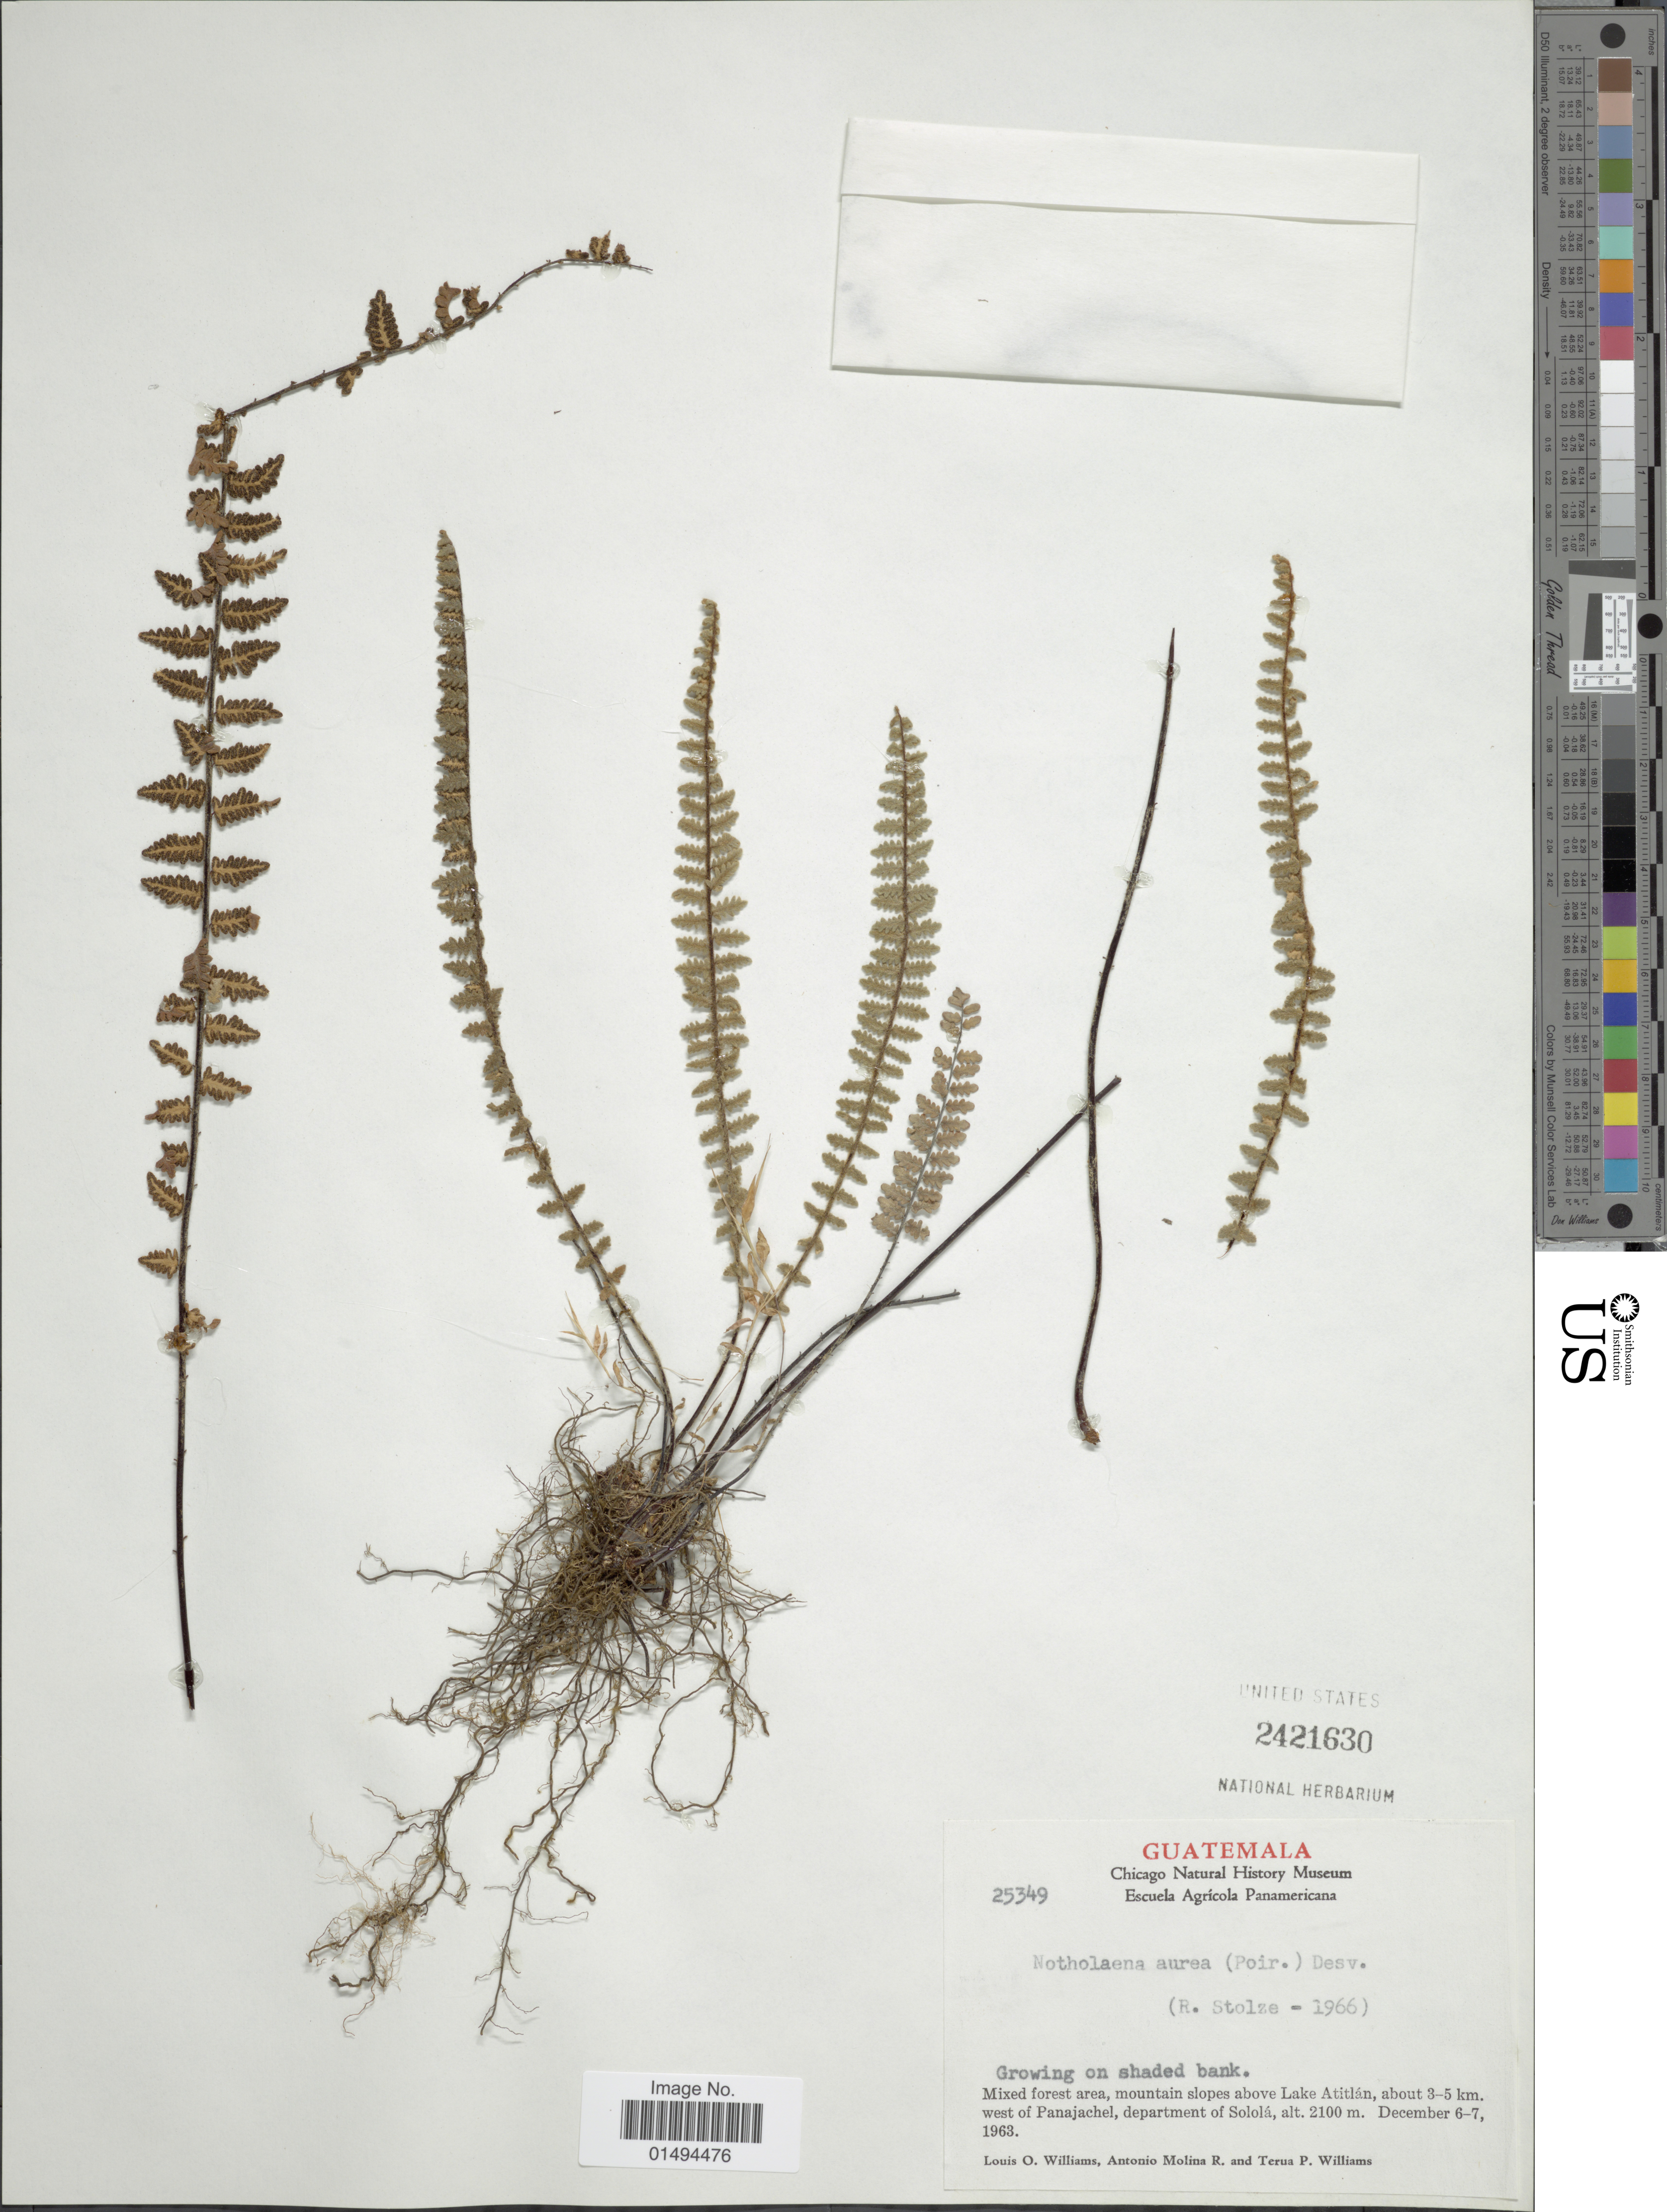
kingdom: Plantae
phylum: Tracheophyta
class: Polypodiopsida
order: Polypodiales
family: Pteridaceae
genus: Myriopteris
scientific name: Myriopteris aurea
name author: (Poir.) Grusz & Windham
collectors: L. O. Williams, A. Molina R. & T. Williams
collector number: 25349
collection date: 1963-12-06/1963-12-07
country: Guatemala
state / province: Sololá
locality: Mixed forest area, mountain slopes above Lake atitlan, about 3-5 km. west of Panajachel, department of Solola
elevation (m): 2100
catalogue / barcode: US 2421630